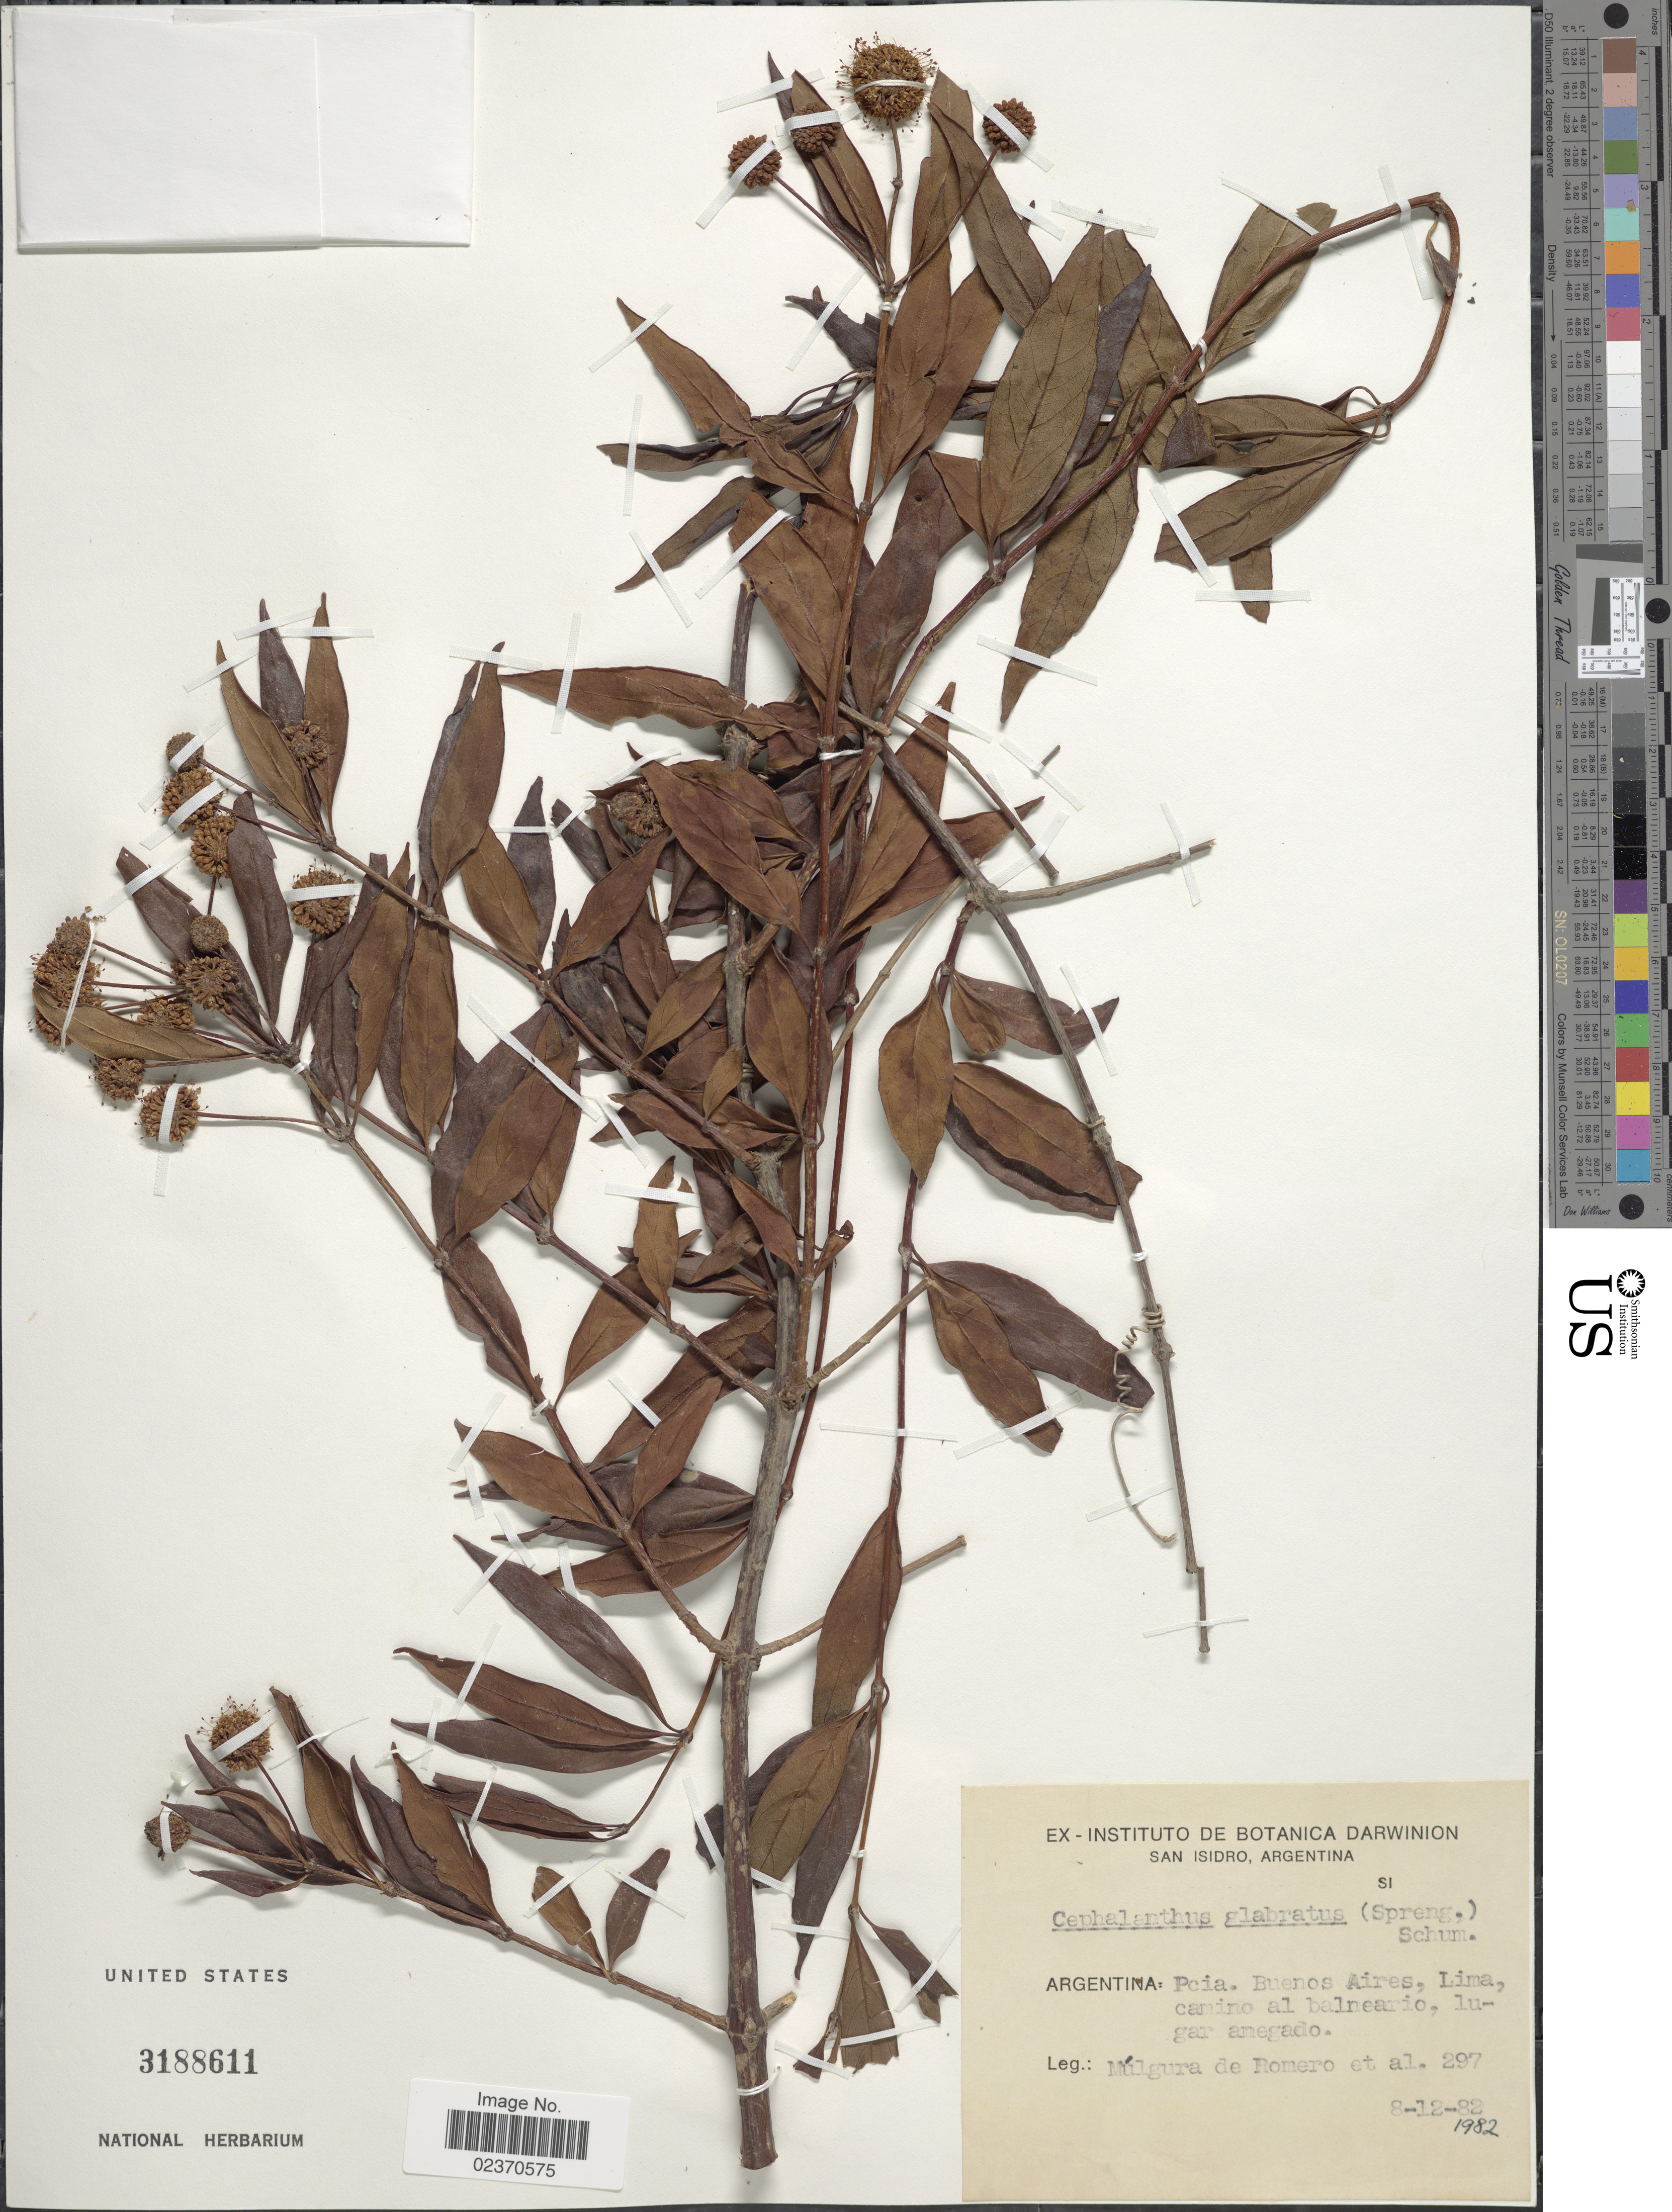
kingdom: Plantae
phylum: Tracheophyta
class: Magnoliopsida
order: Gentianales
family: Rubiaceae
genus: Cephalanthus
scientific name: Cephalanthus glabratus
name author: (Spreng.) K. Schum.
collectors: M. E. Múlgura & et al.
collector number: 297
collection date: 1982-12-08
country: Argentina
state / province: Buenos Aires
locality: San Isidro, Argentina, Pcia. Buenos Aires, Lima camino al balneaurio, lugar amegado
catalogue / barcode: US 3188611